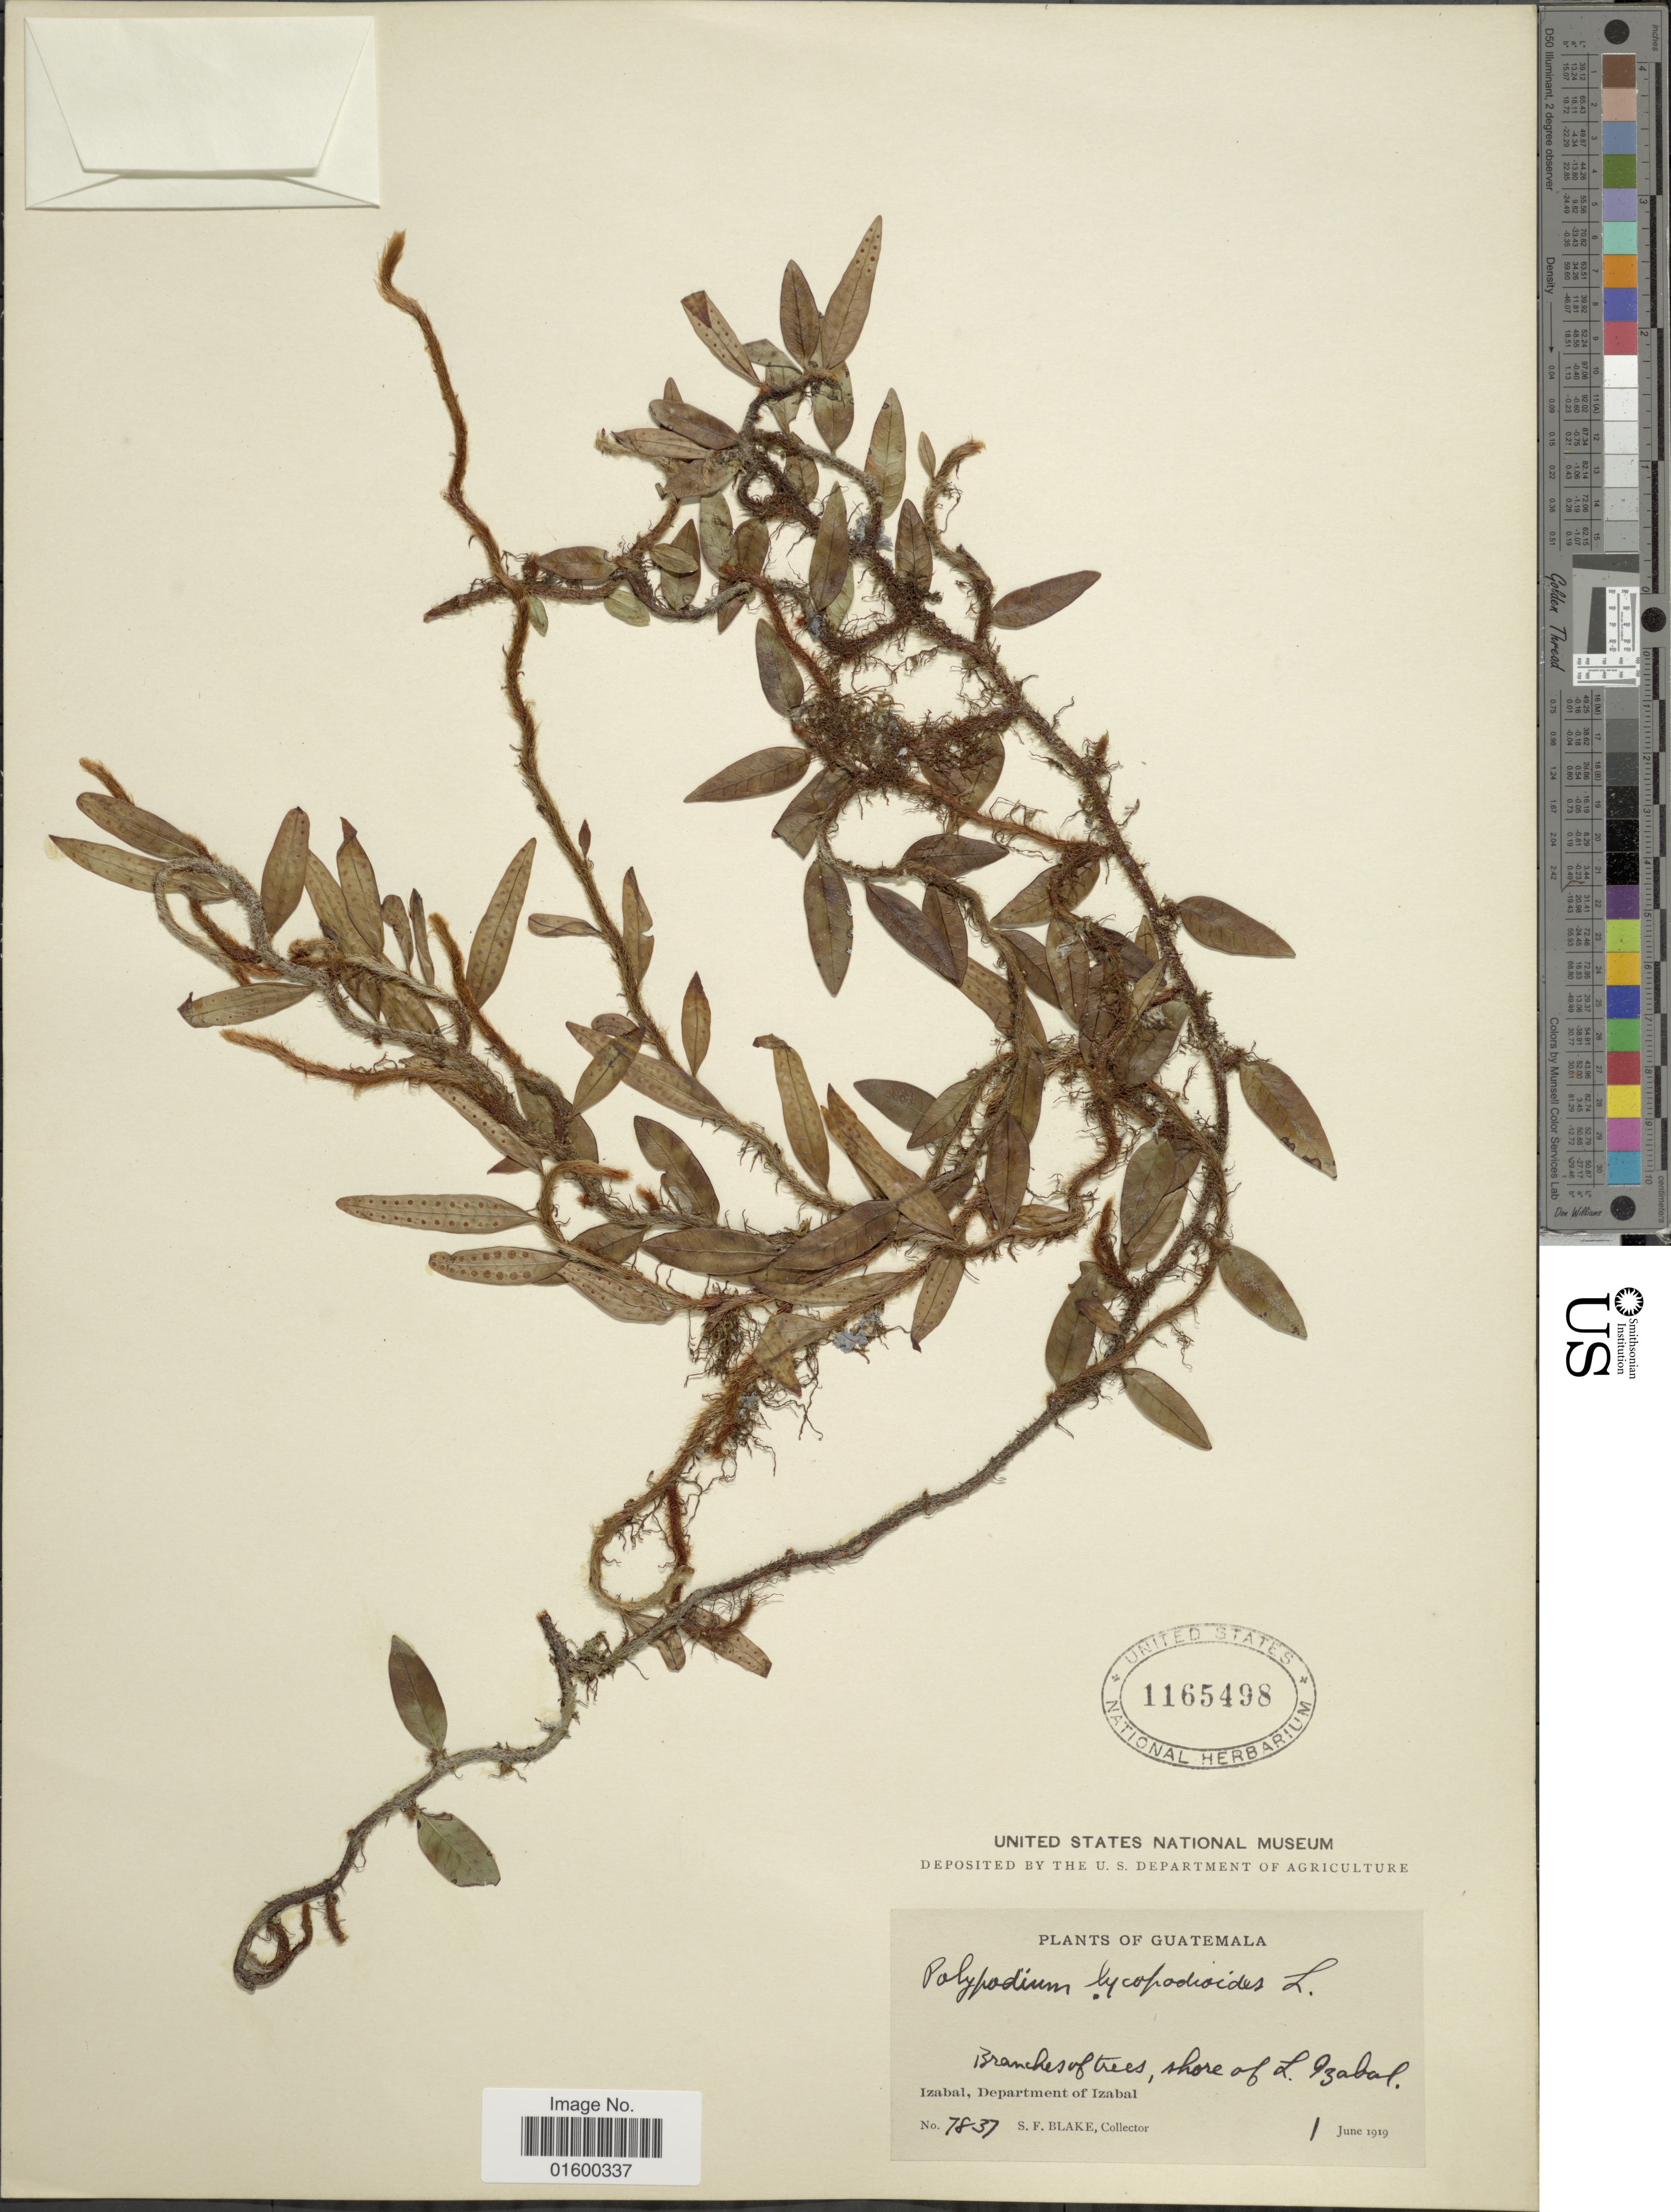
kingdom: Plantae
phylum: Tracheophyta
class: Polypodiopsida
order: Polypodiales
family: Polypodiaceae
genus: Microgramma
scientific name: Microgramma lycopodioides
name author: (L.) Copel.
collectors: S. Blake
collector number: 7837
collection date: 1919-06-01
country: Guatemala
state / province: Izabal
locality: Shore of L. Izabal, Izabal, Department of Izabal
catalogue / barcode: US 1165498